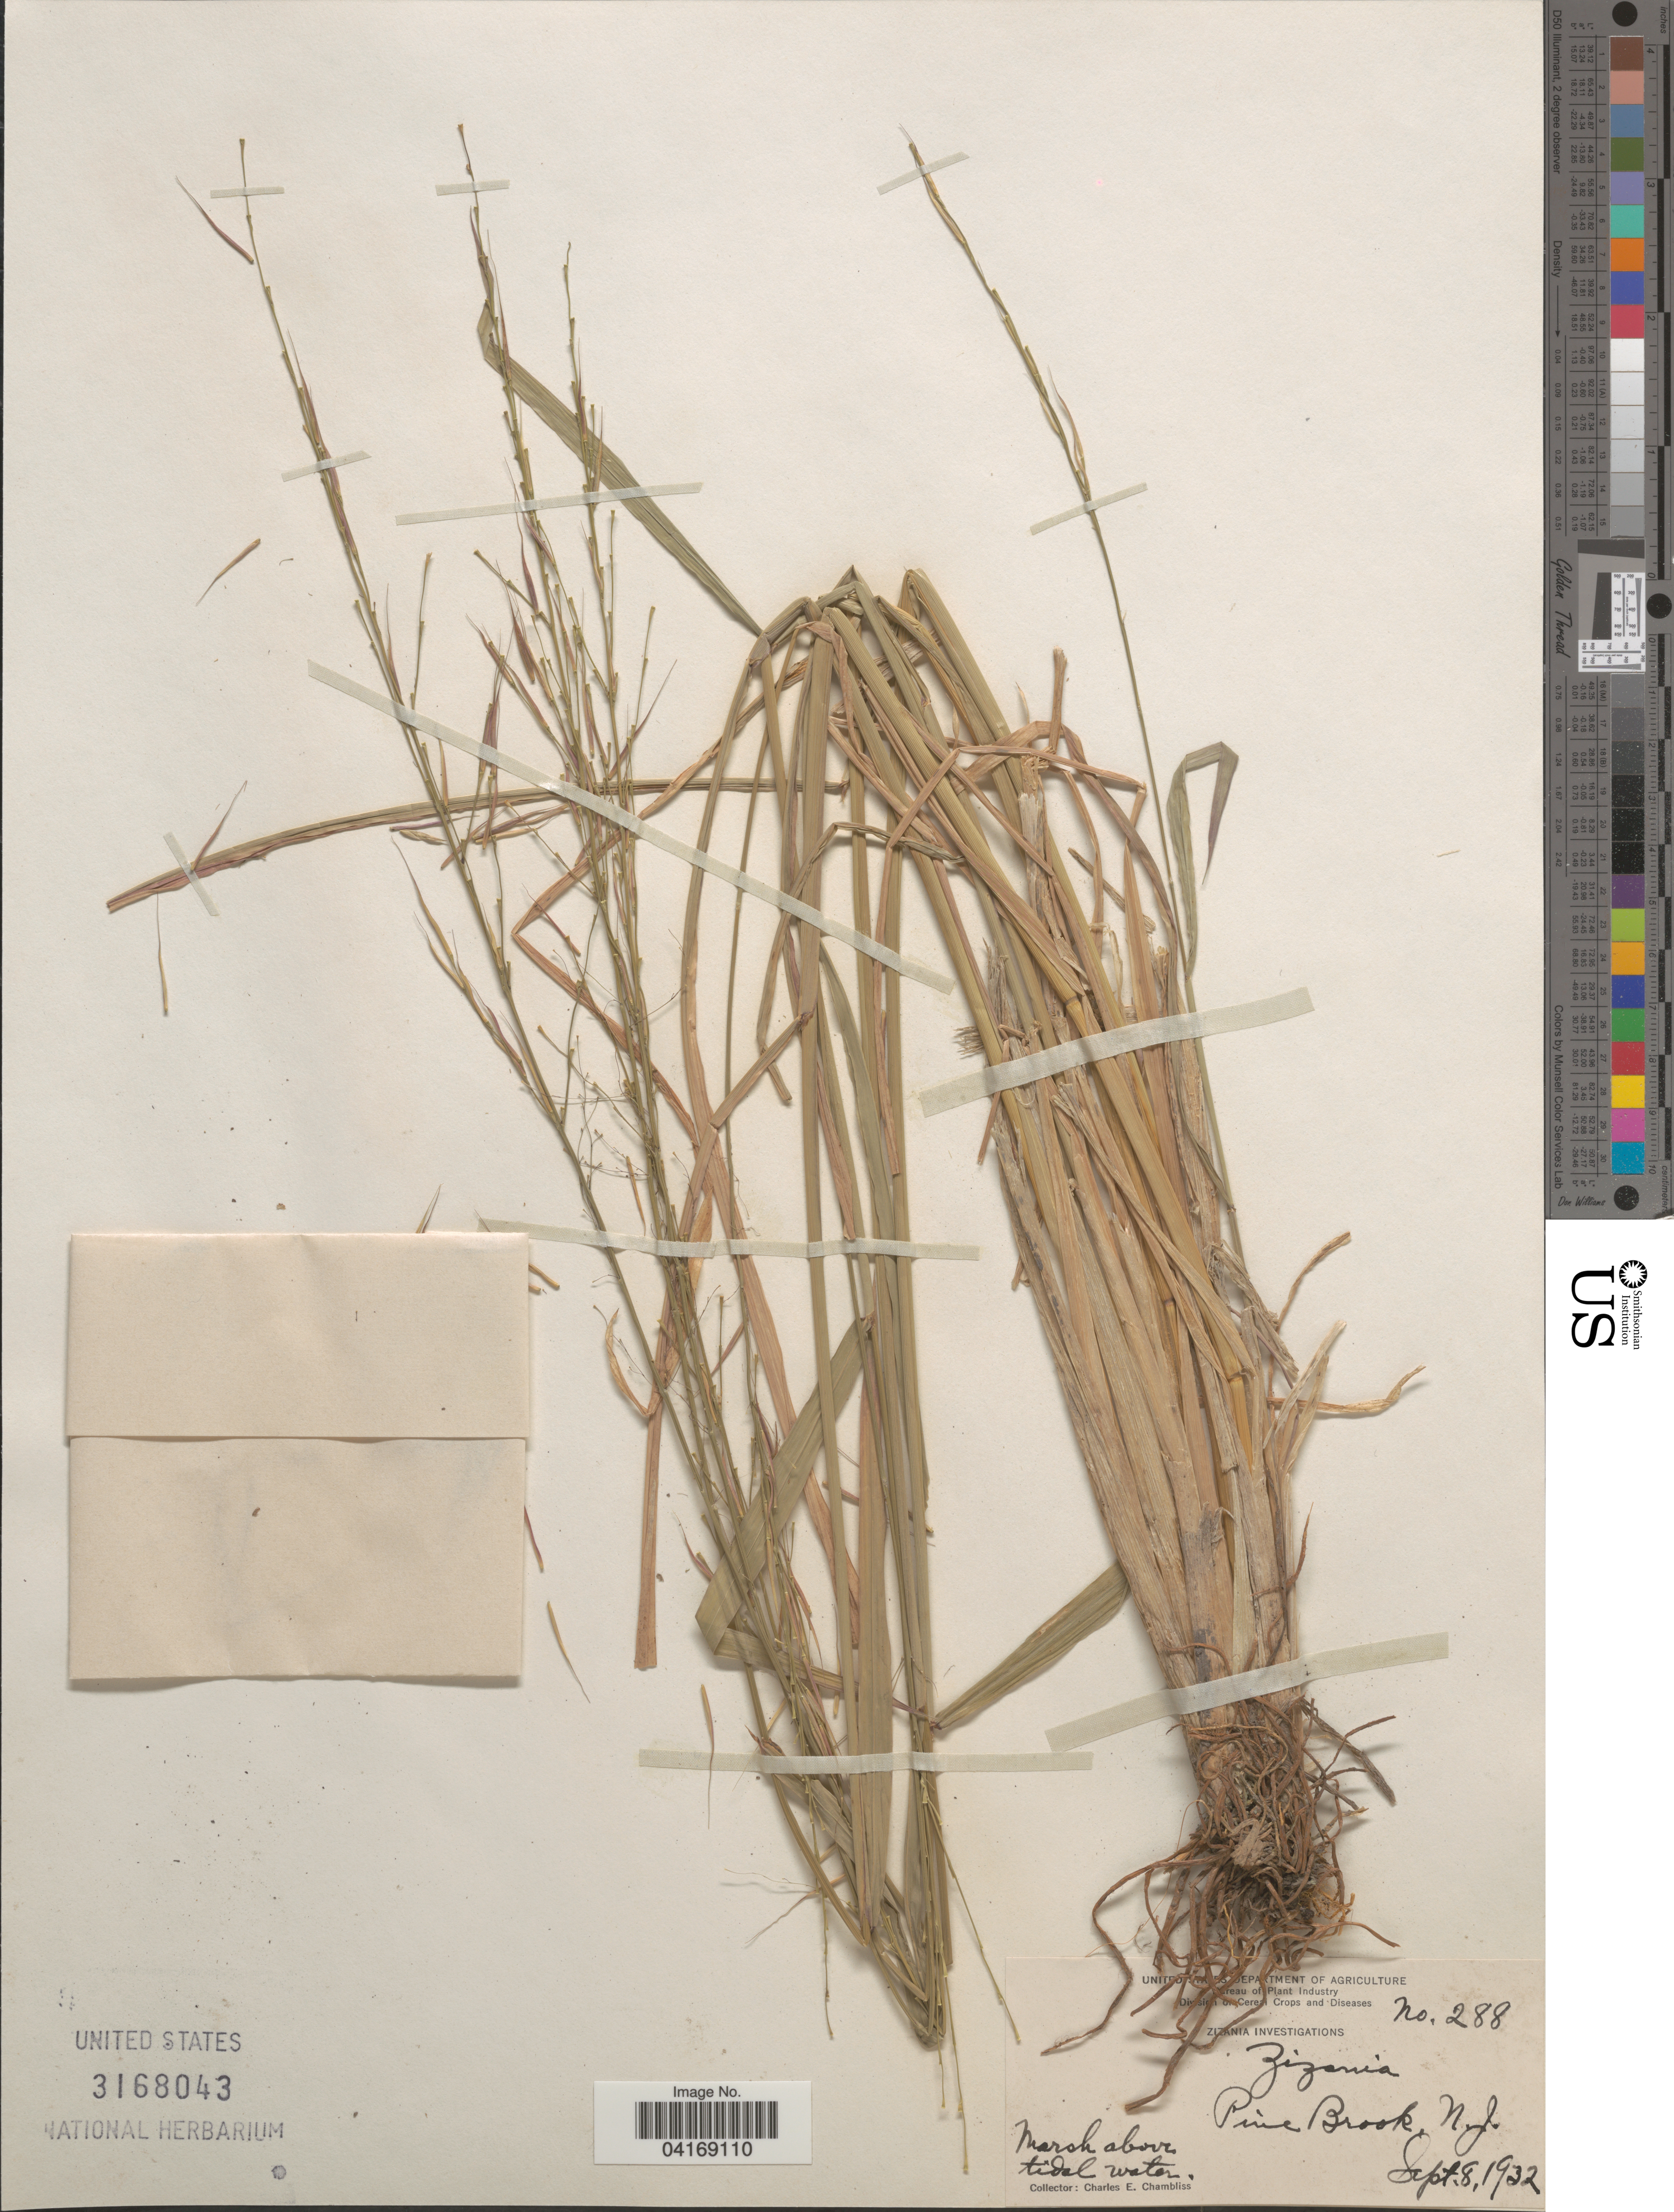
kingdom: Plantae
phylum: Tracheophyta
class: Liliopsida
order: Poales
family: Poaceae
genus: Zizania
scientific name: Zizania sp.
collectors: C. Chambliss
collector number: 288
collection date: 1932-09-08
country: United States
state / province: New Jersey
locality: Pine Brook.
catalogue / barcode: US 3168043